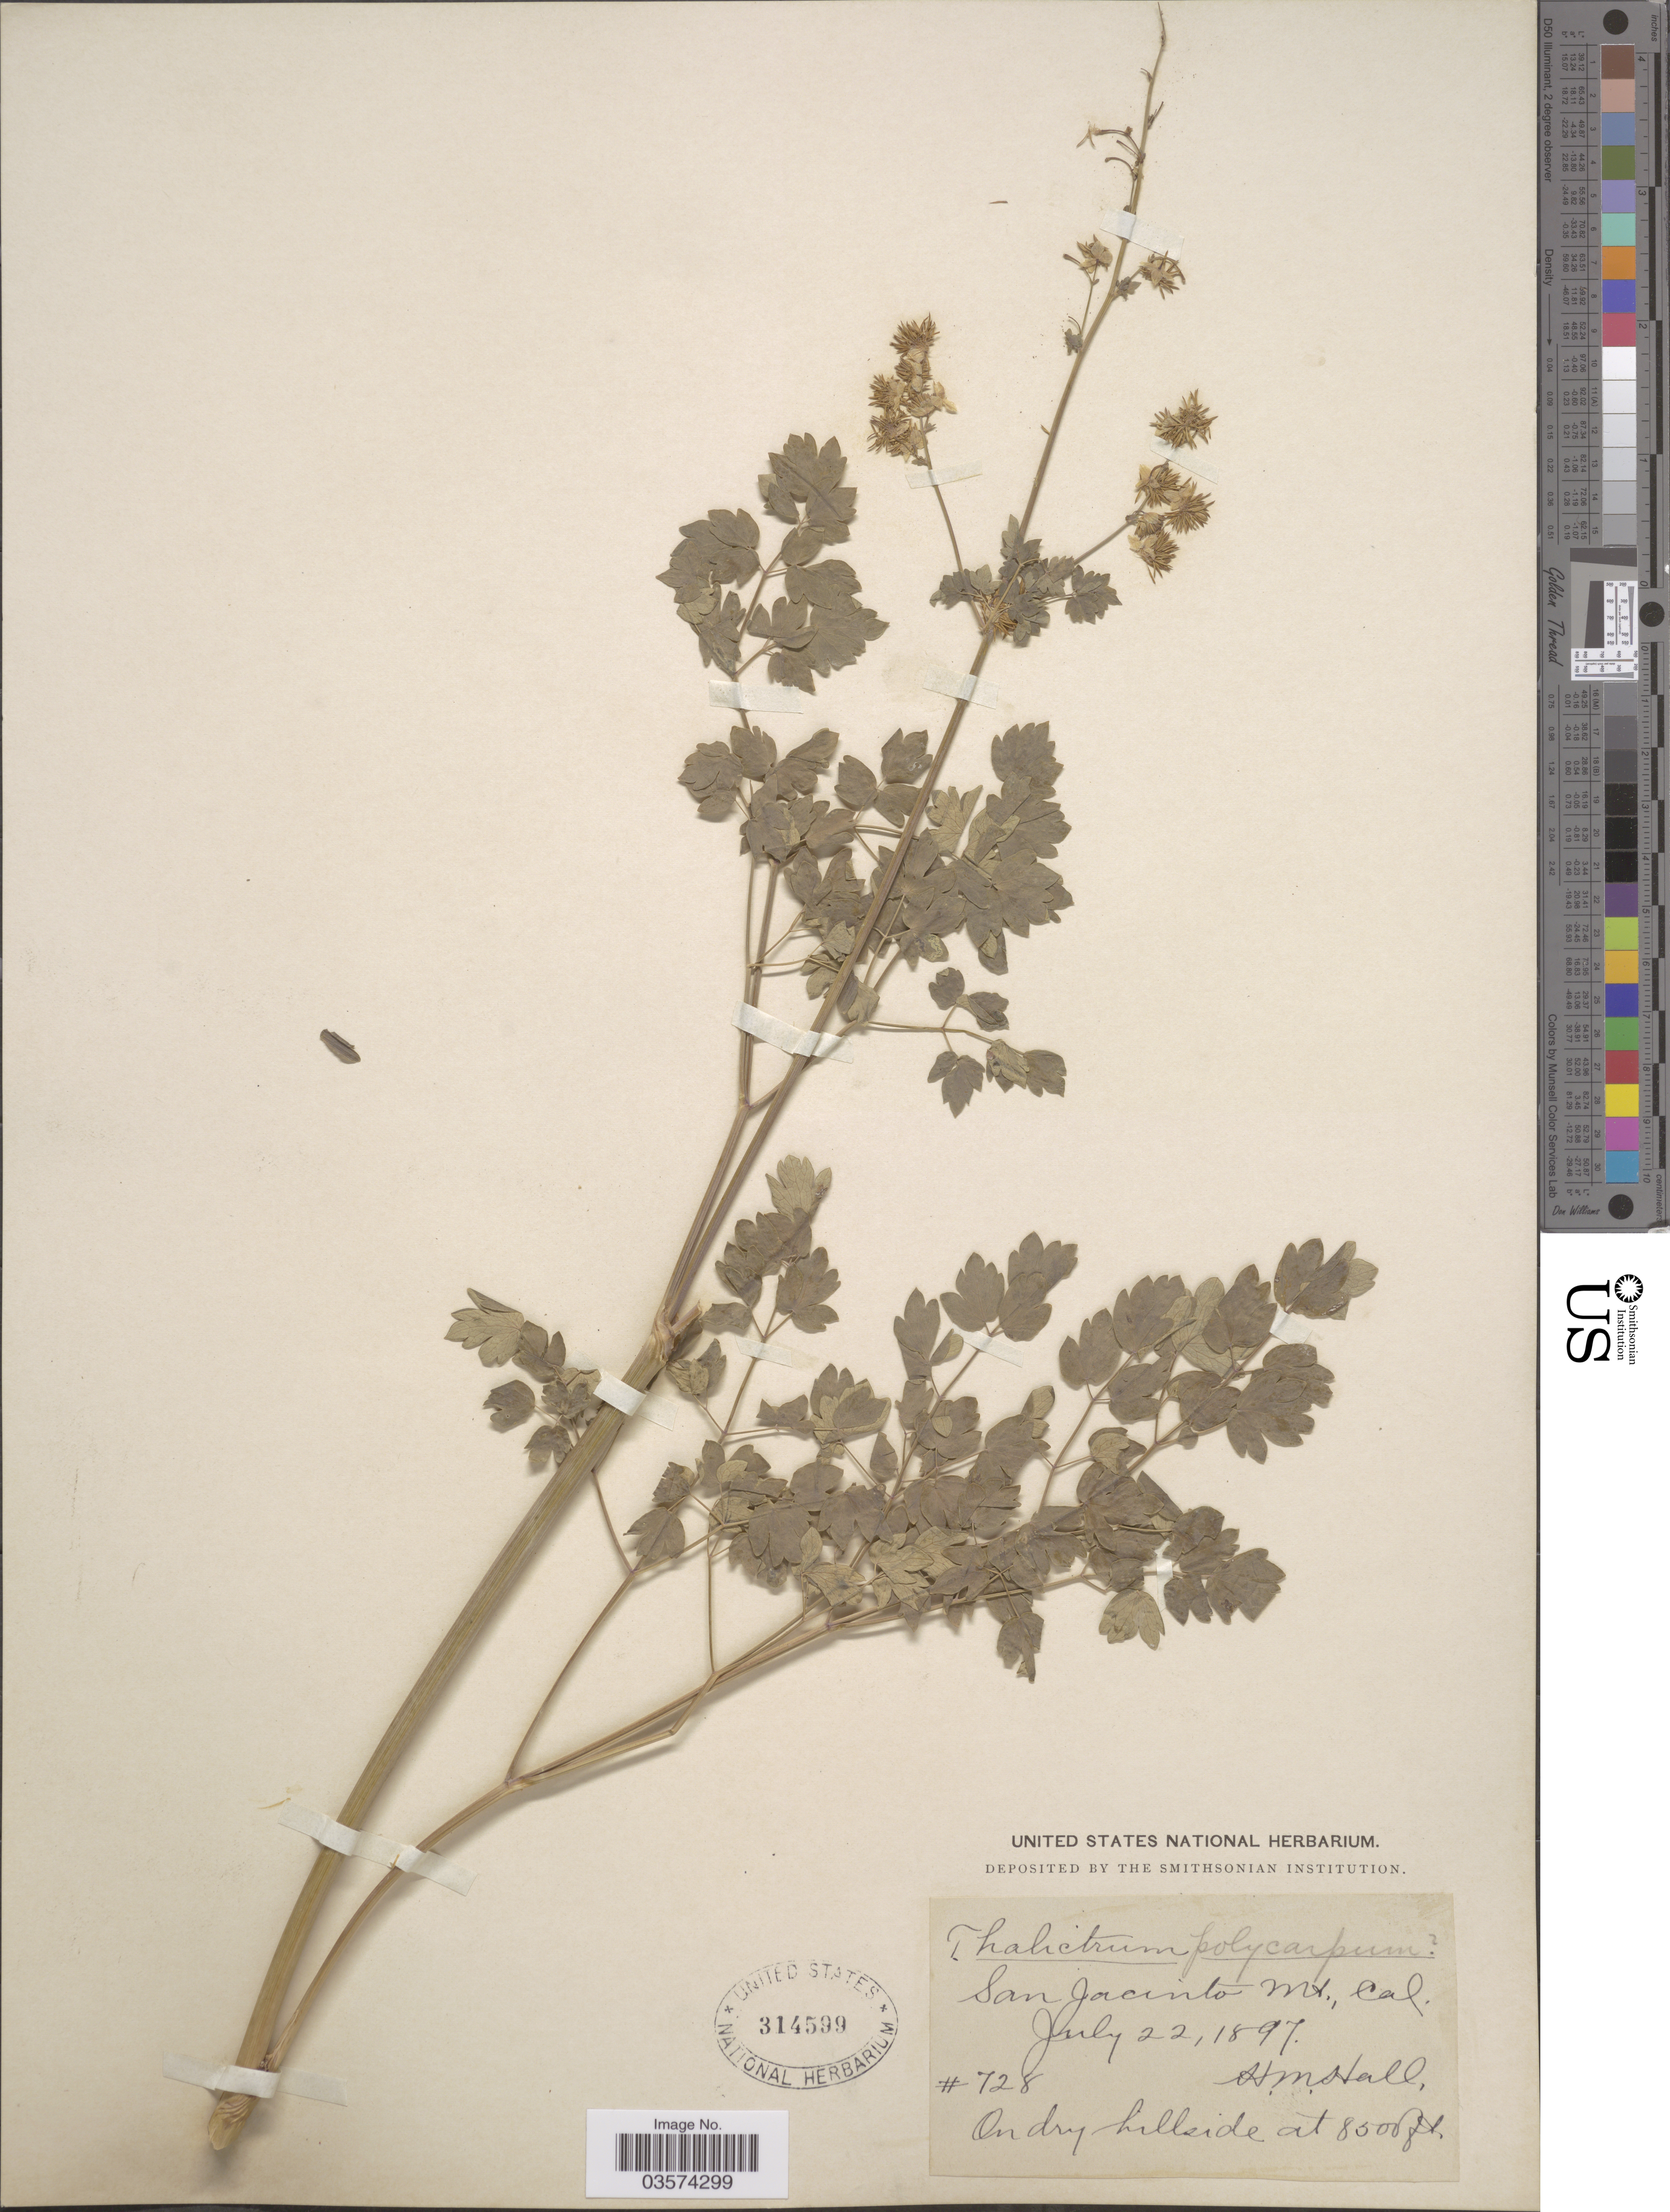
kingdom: Plantae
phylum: Tracheophyta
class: Magnoliopsida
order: Ranunculales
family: Ranunculaceae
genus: Thalictrum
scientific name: Thalictrum polycarpum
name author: (Torr.) S. Watson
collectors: H. M. Hall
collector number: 728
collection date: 1897-07-22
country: United States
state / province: California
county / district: Riverside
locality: San Jacinto Mt.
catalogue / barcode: US 314599